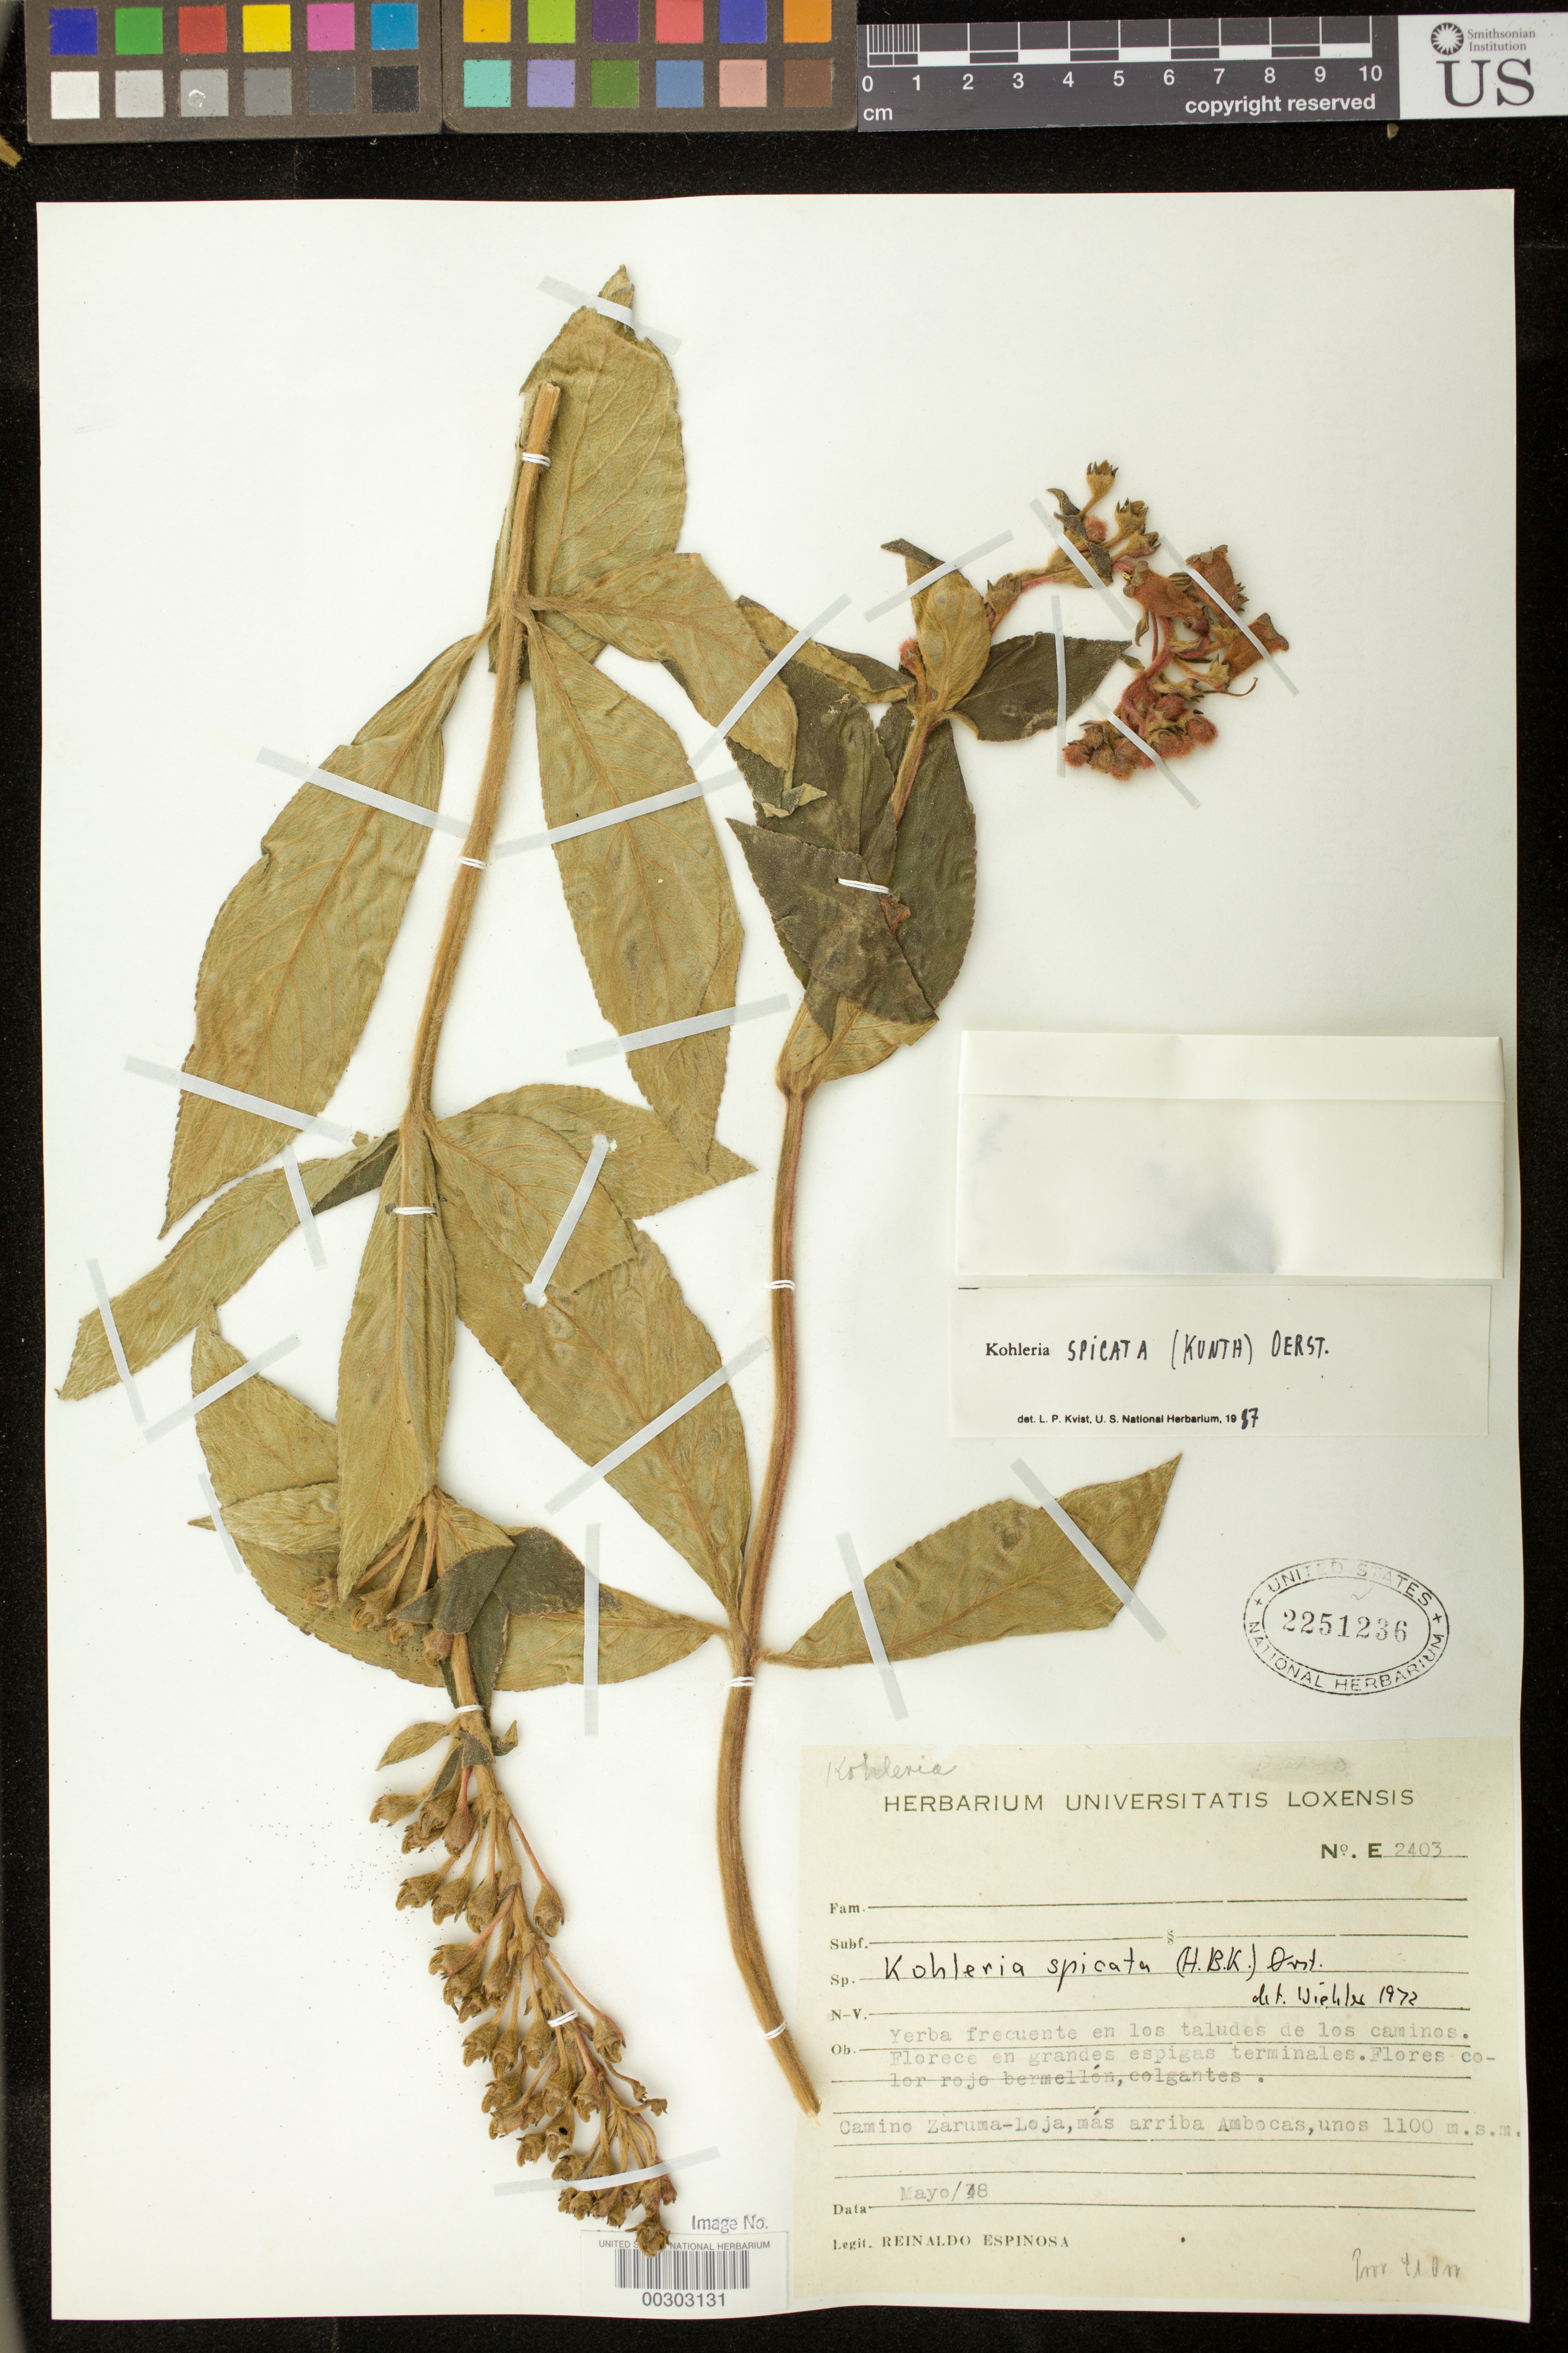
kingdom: Plantae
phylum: Tracheophyta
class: Magnoliopsida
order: Lamiales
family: Gesneriaceae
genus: Kohleria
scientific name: Kohleria spicata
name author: (Kunth) Oerst.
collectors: R. Espinosa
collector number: E- 2403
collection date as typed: May 1948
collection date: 1948-05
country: Ecuador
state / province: El Oro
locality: Camino Zaruna-Loja, mas arriba Ambocas unos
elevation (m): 1100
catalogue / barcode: US 2251236